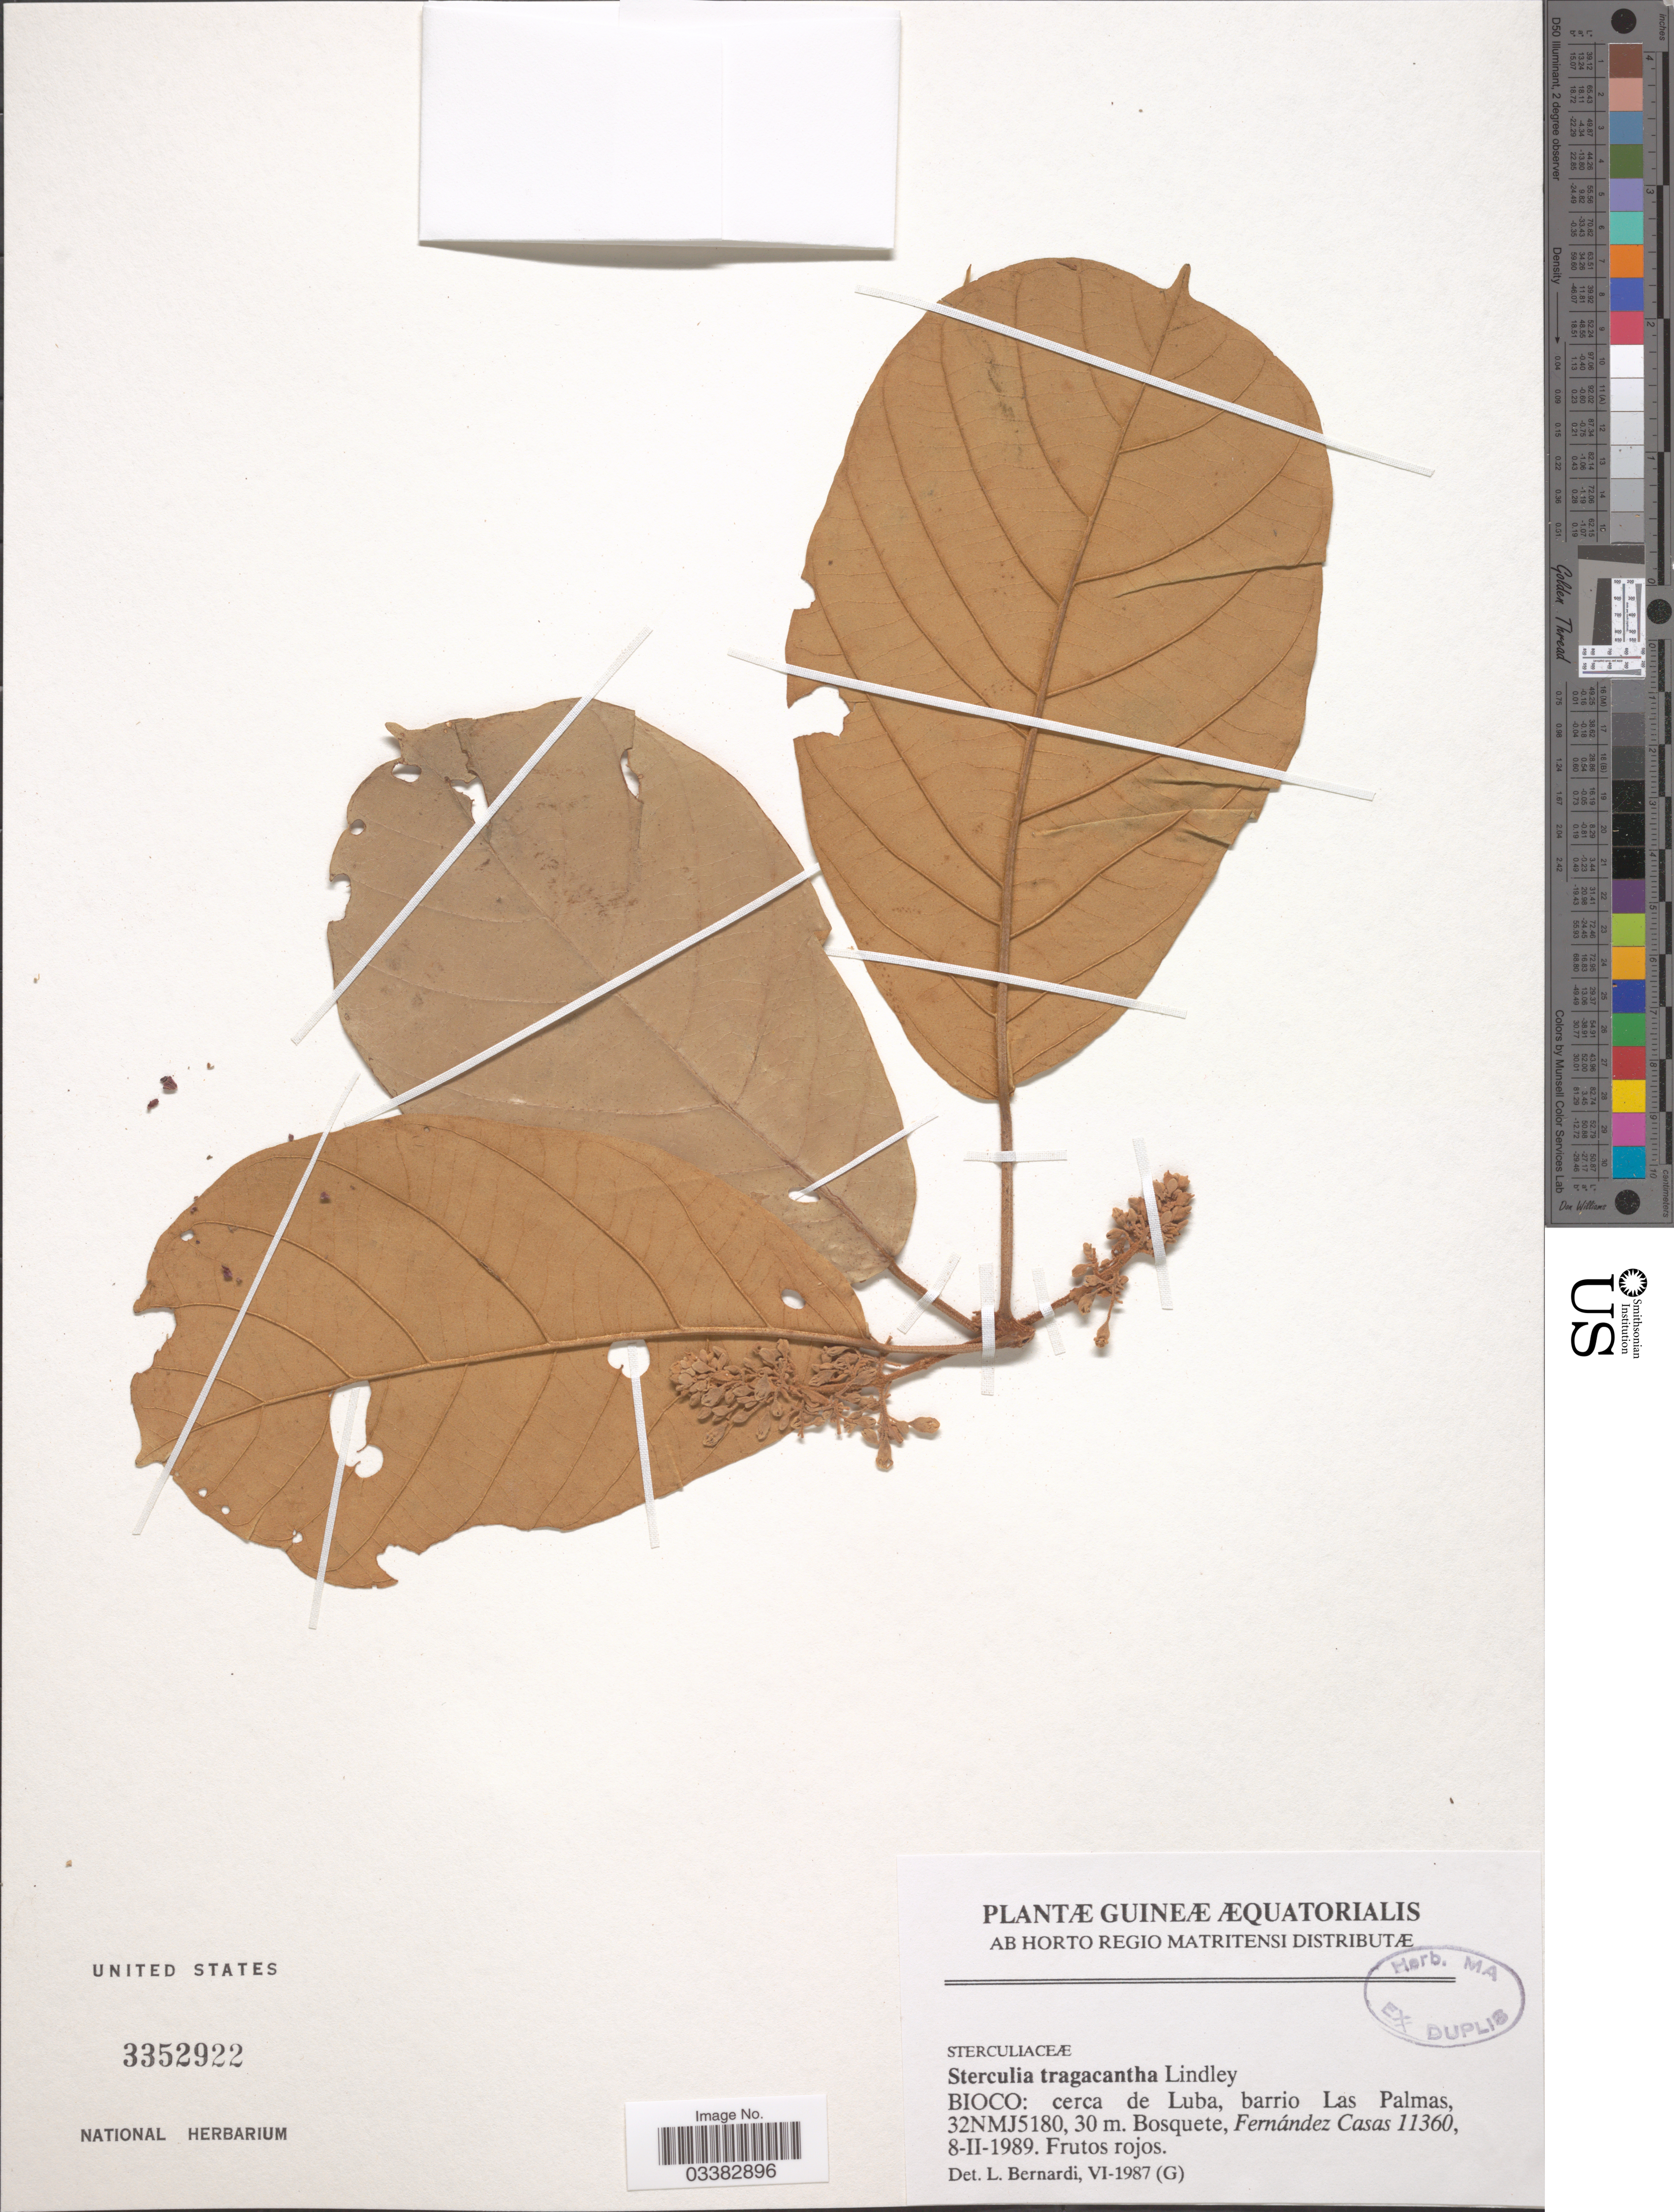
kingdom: Plantae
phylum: Tracheophyta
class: Magnoliopsida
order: Malvales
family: Malvaceae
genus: Sterculia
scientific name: Sterculia tragacantha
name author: Lindl.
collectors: F. Casas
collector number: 11360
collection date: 1989-02-08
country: Equatorial Guinea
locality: Guineæ Æquatorialis. Bioco: cerca de Luba, barrio Las Palmas, 32NMJ5180.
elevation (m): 30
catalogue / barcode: US 3352922